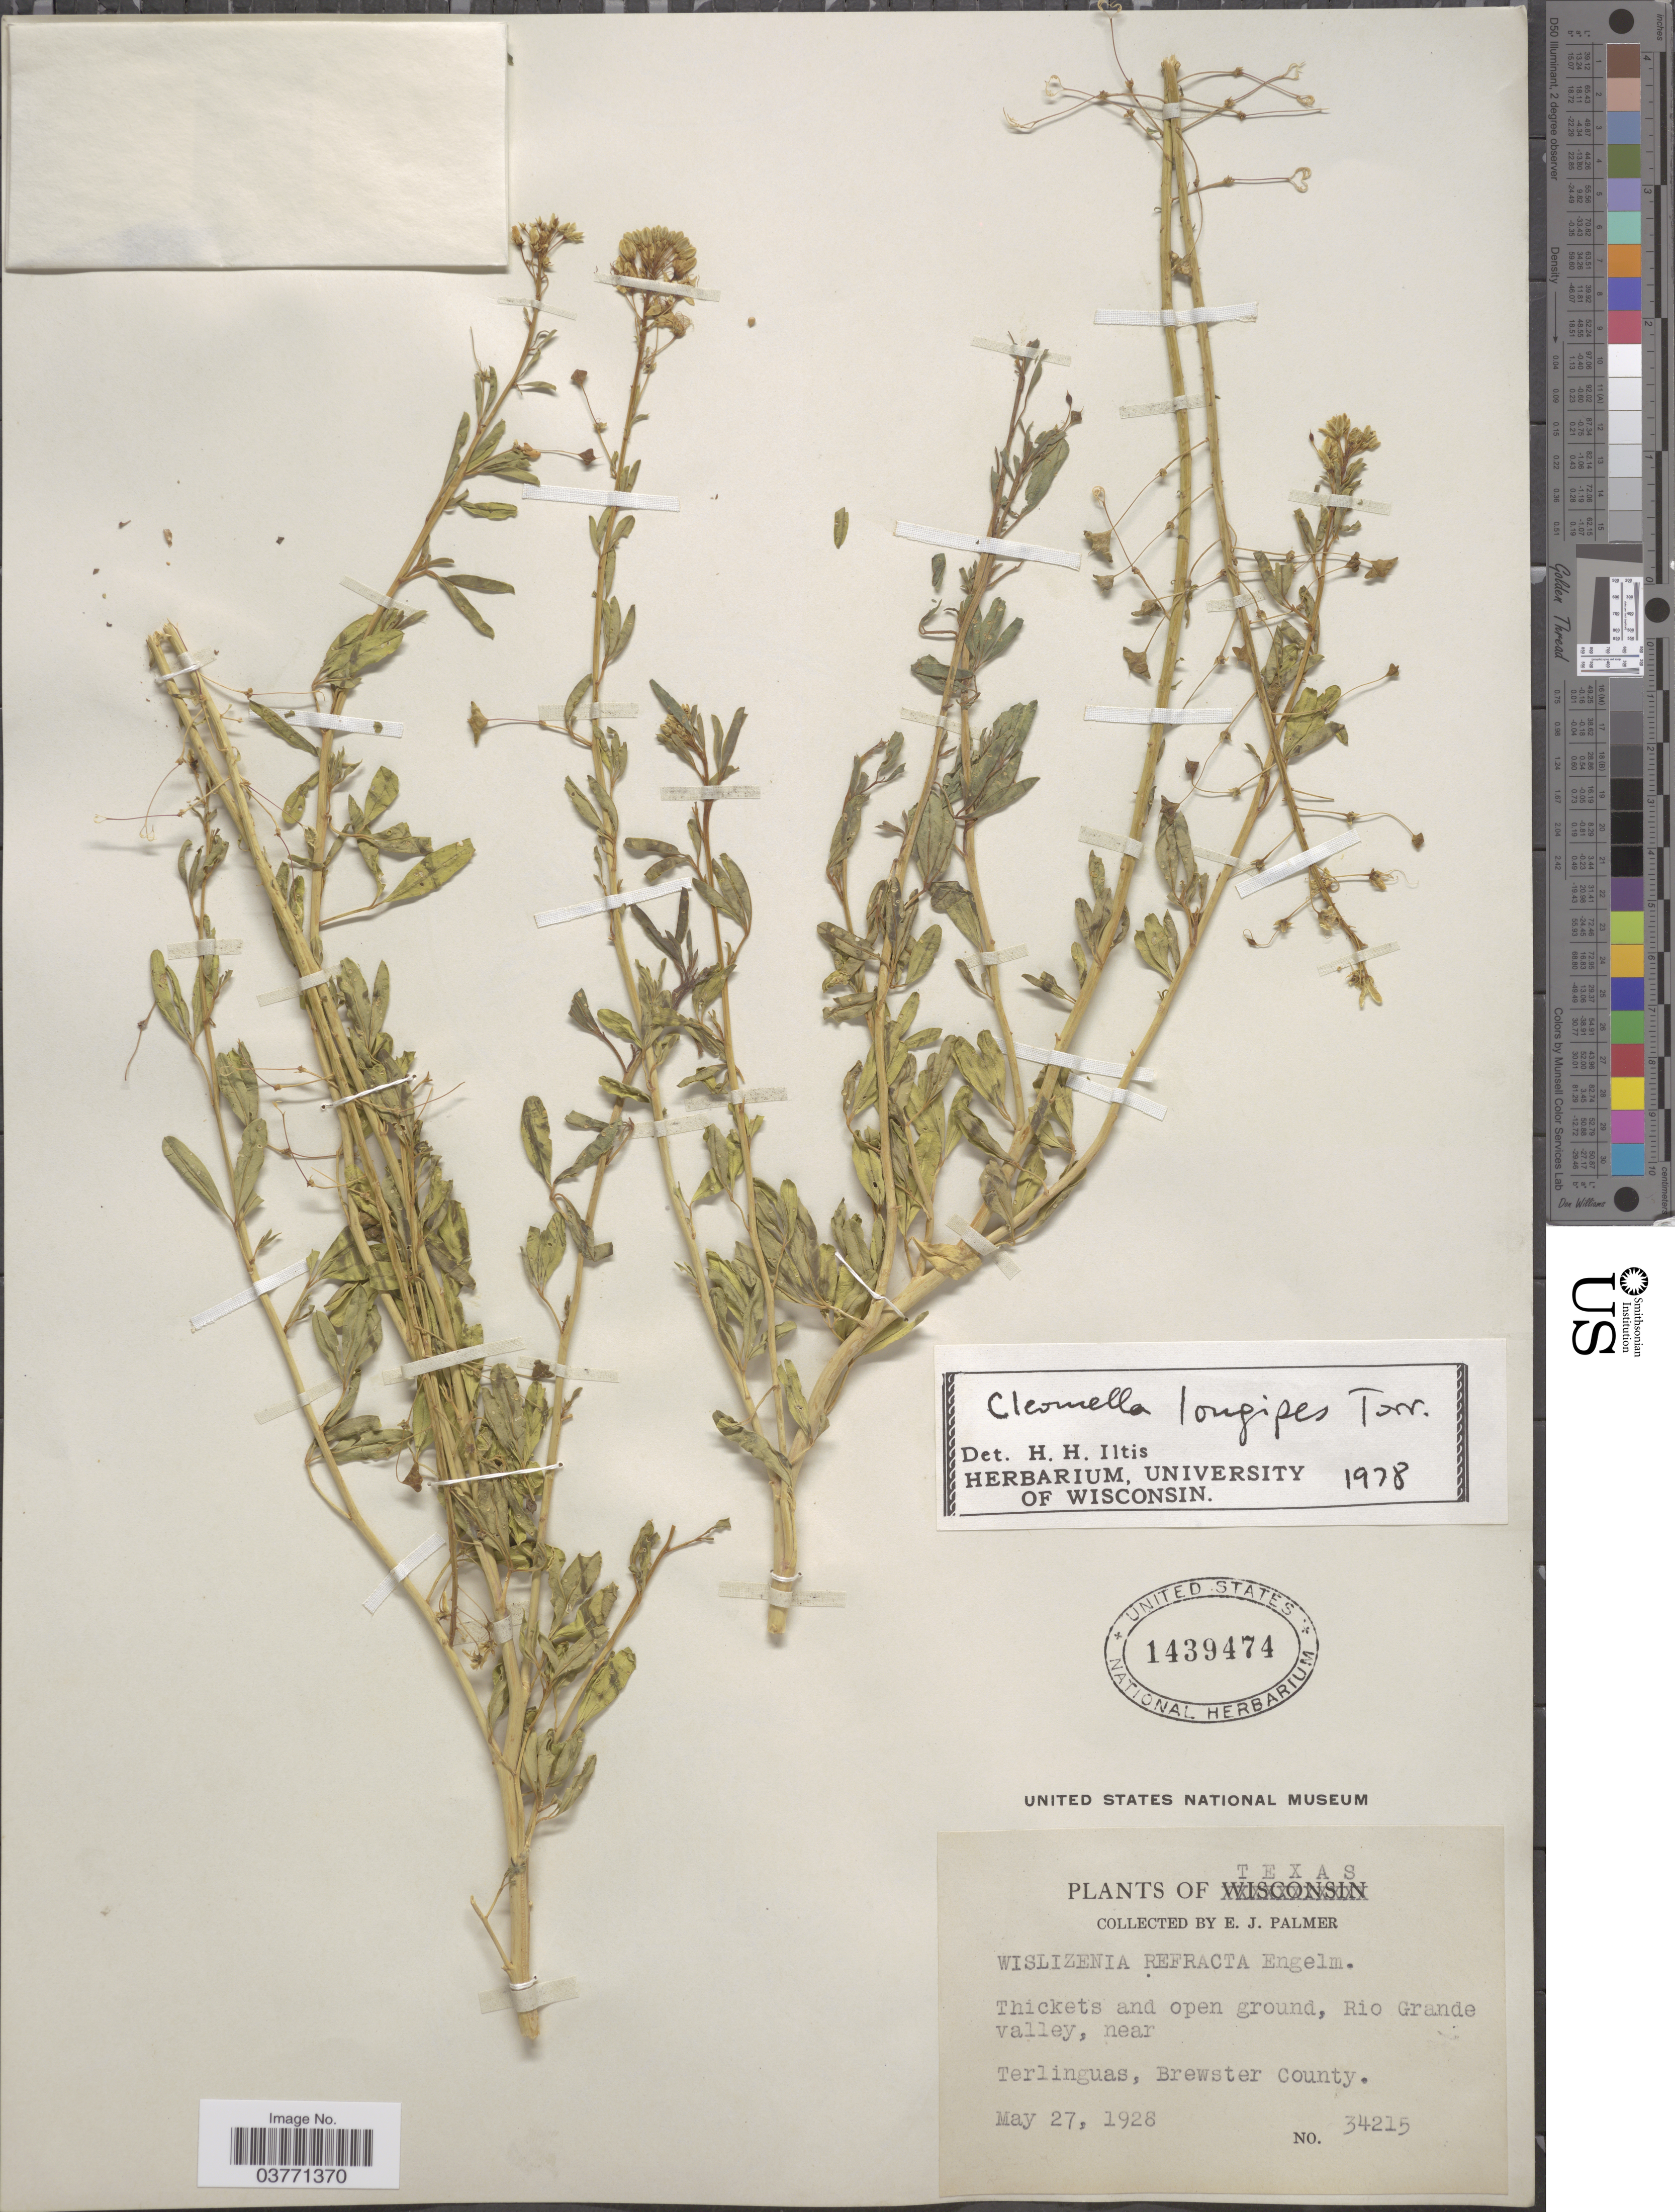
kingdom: Plantae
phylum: Tracheophyta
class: Magnoliopsida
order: Brassicales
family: Cleomaceae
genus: Cleomella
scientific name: Cleomella longipes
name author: Torr.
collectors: E. J. Palmer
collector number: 34215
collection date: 1928-05-27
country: United States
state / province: Texas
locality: Rio Grande valley, near Terlinguas, Brewster County.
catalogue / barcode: US 1439474